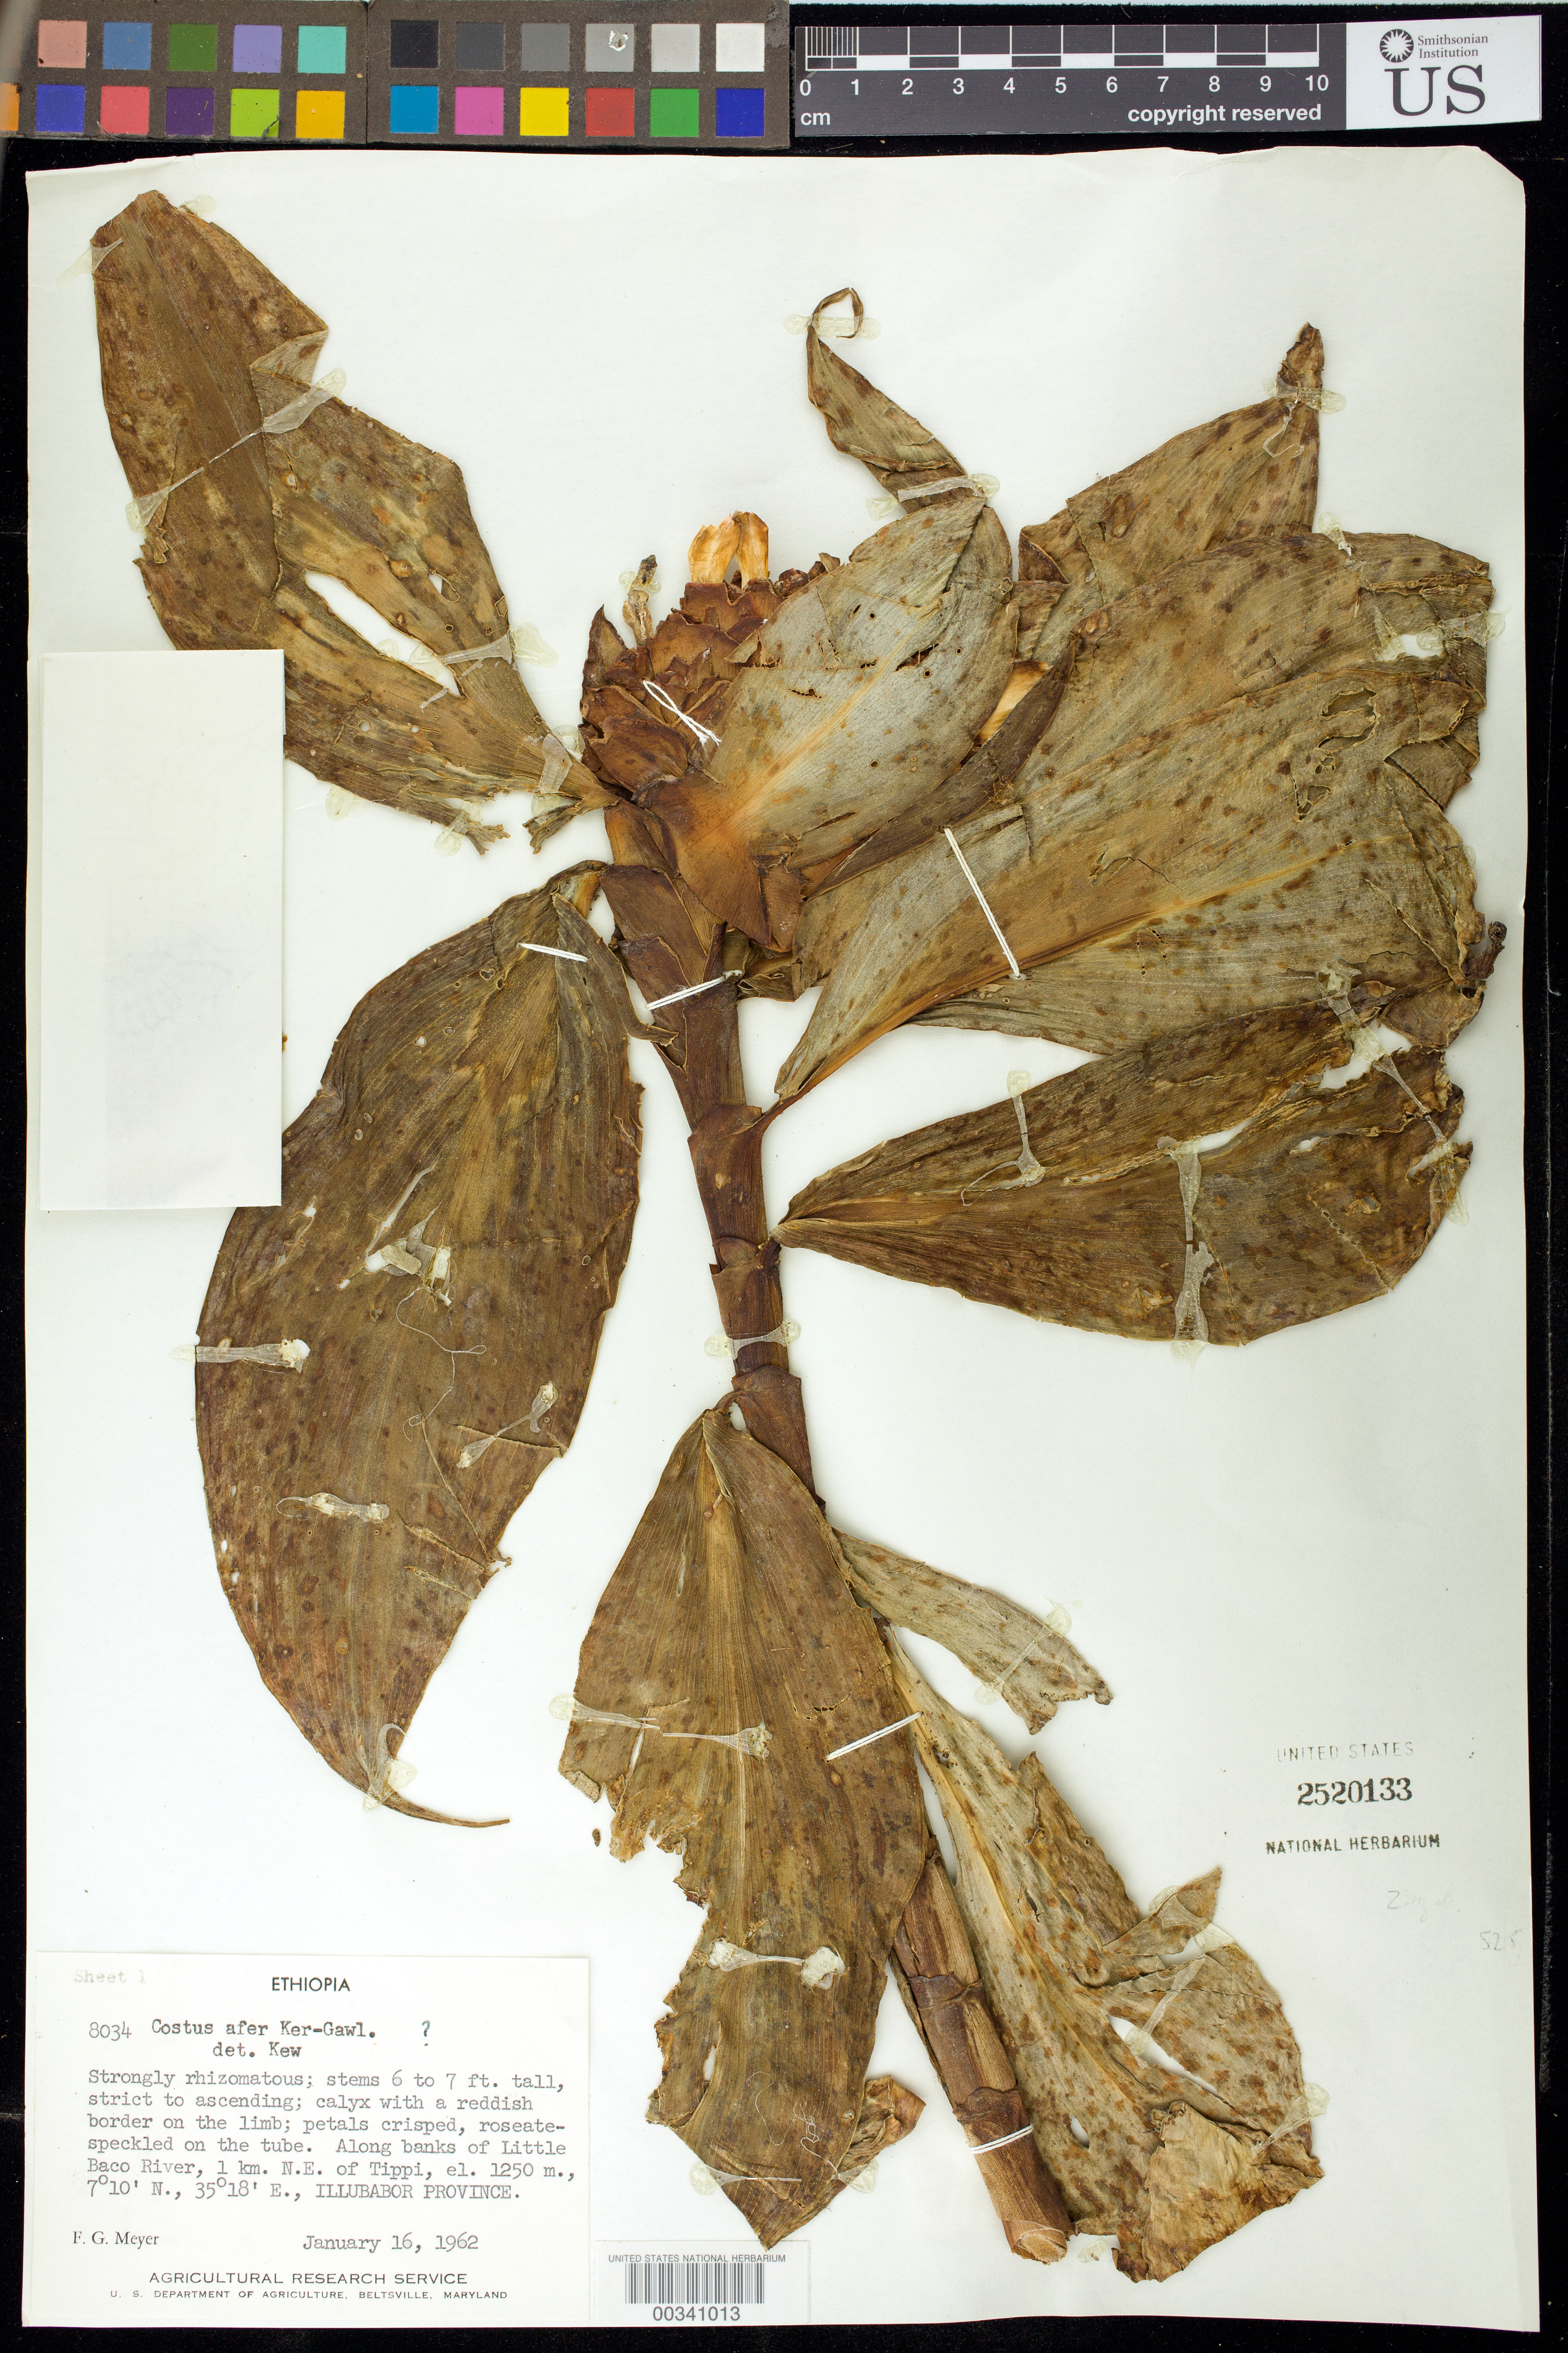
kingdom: Plantae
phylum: Tracheophyta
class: Liliopsida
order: Zingiberales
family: Costaceae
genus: Costus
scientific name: Costus afer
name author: Ker Gawl.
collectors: F. G. Meyer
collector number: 8034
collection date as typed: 16 Jan 1962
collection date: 1962-01-16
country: Ethiopia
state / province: Oromiya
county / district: Illubabor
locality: Along banks of little baco river, 1 km n.e. of tippi, illubabor prov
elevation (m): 1250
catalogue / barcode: US 2520133